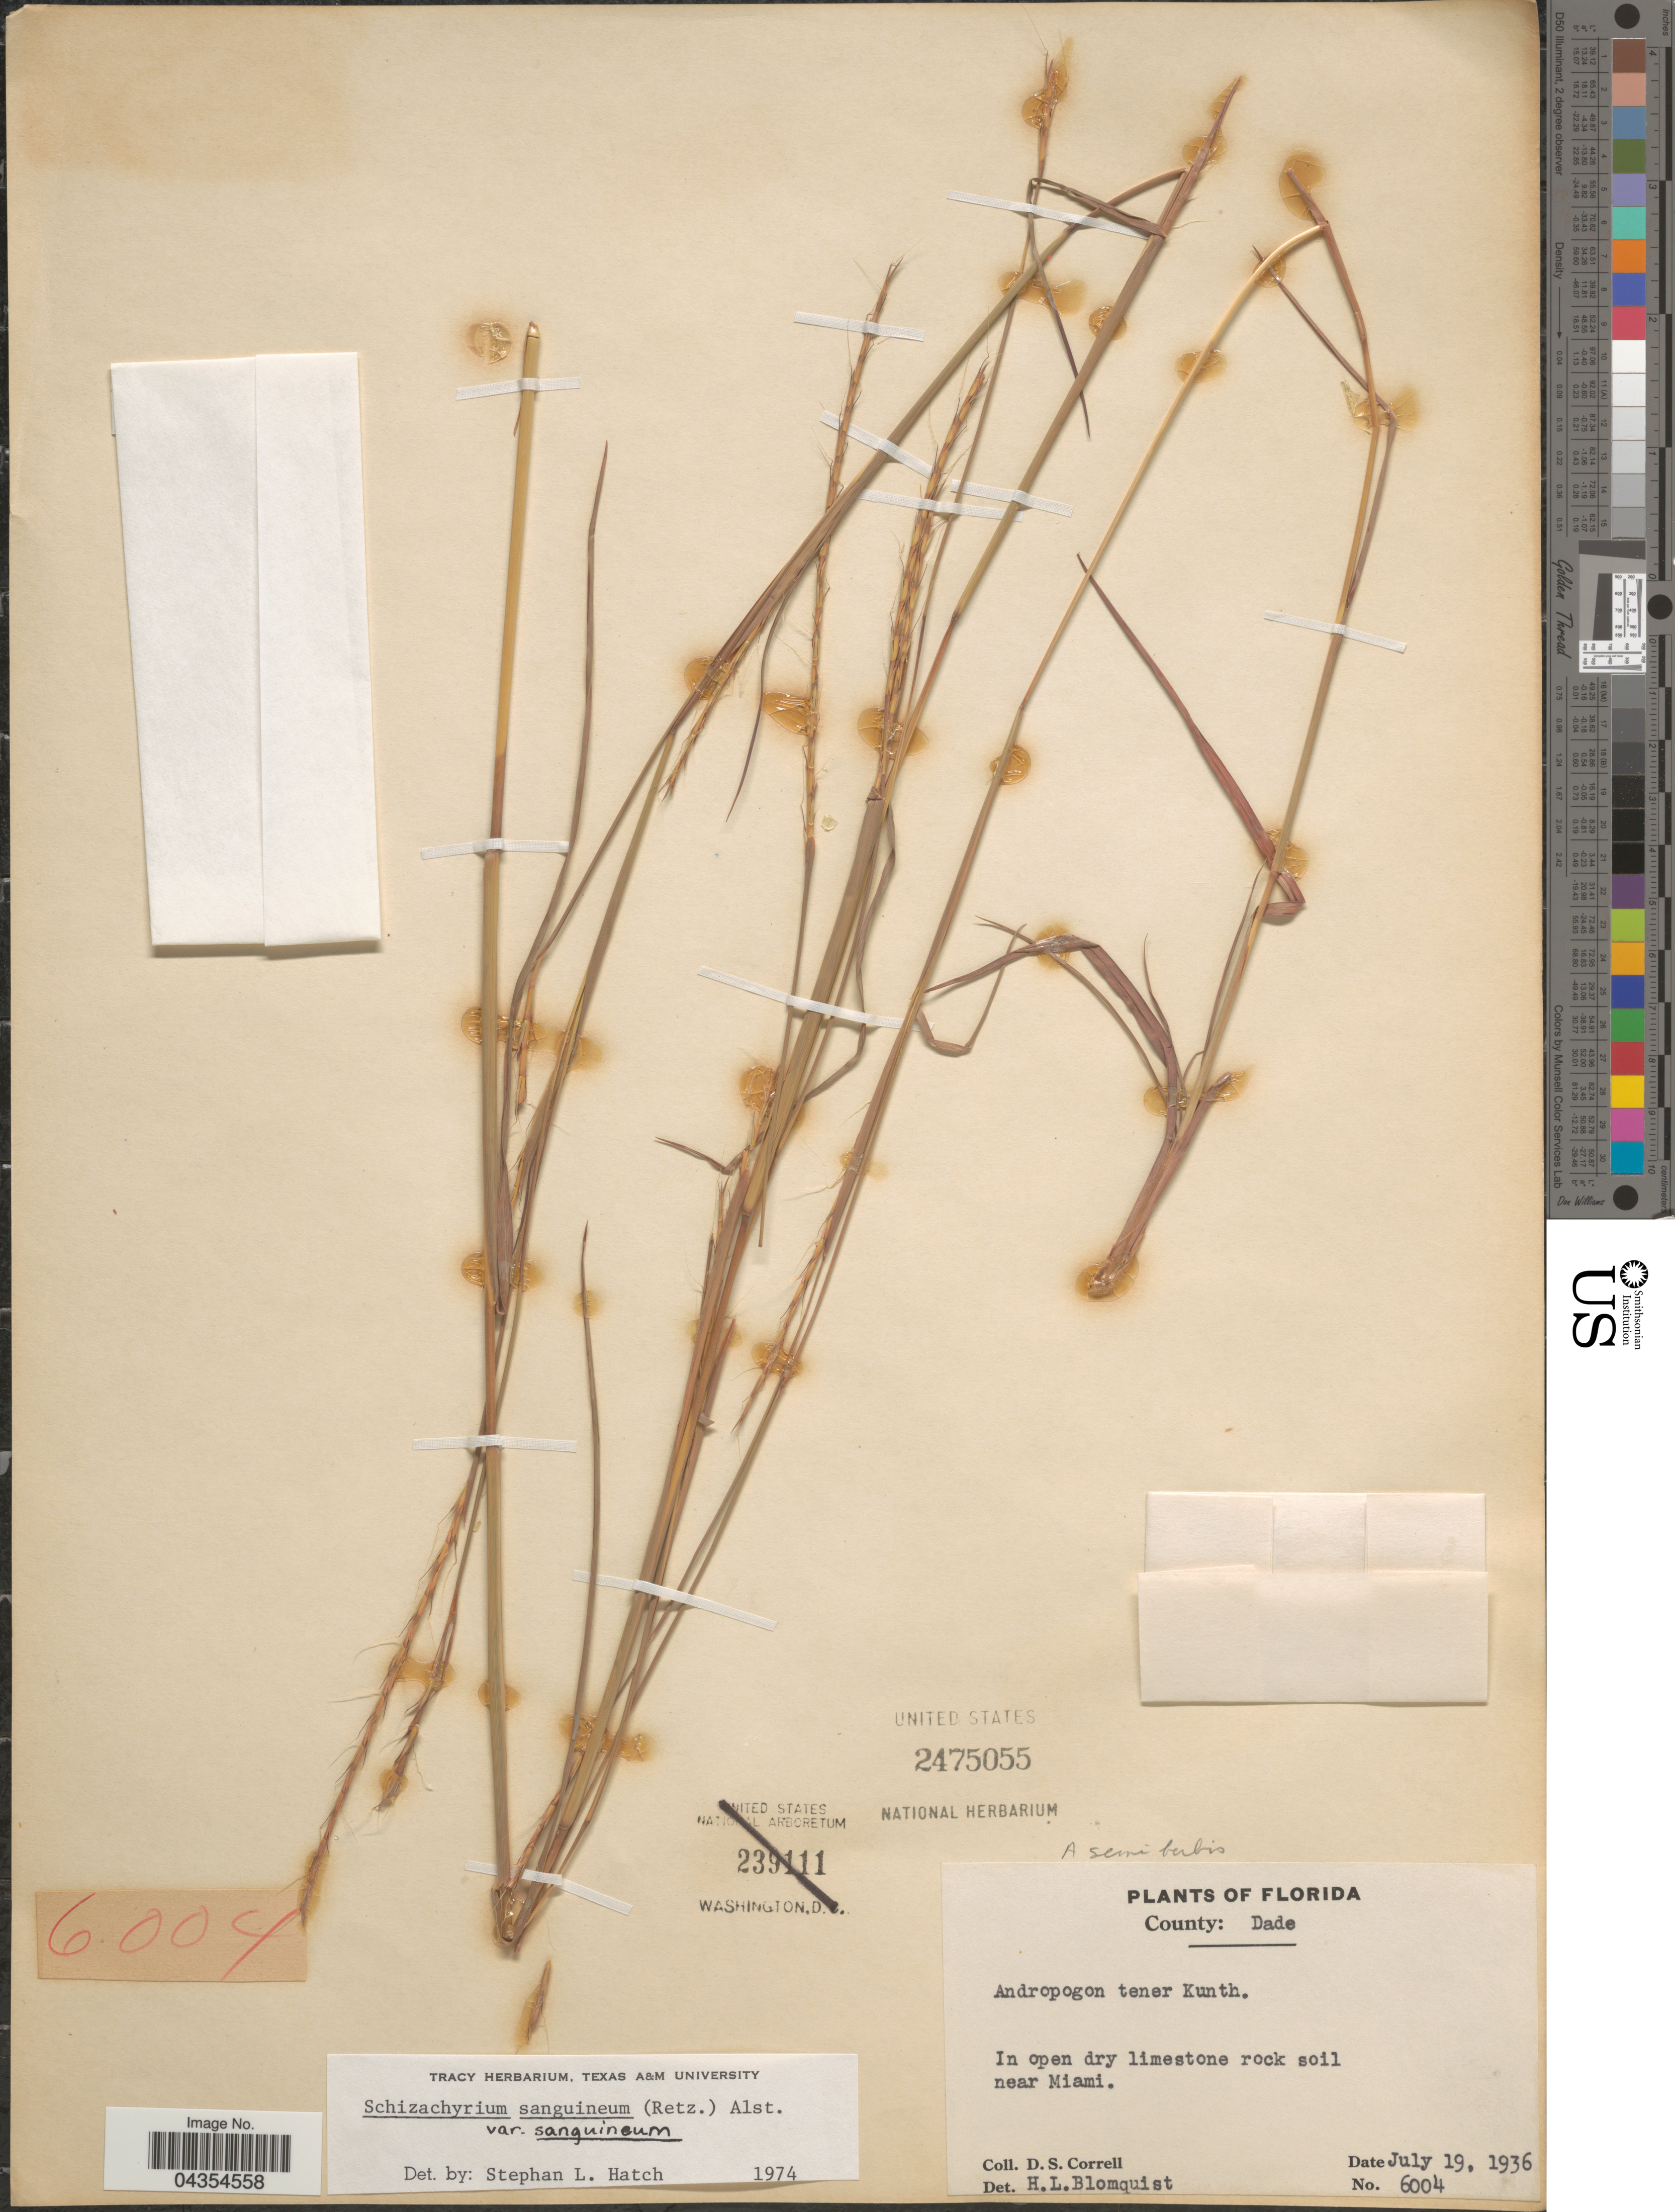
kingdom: Plantae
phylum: Tracheophyta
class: Liliopsida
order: Poales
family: Poaceae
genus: Schizachyrium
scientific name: Schizachyrium sanguineum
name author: (Retz.) Alston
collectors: D. S. Correll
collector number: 6004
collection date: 1936-07-19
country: United States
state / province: Florida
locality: County: Dade. In open dry limestone rock soil near Miami.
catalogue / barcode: US 2475055